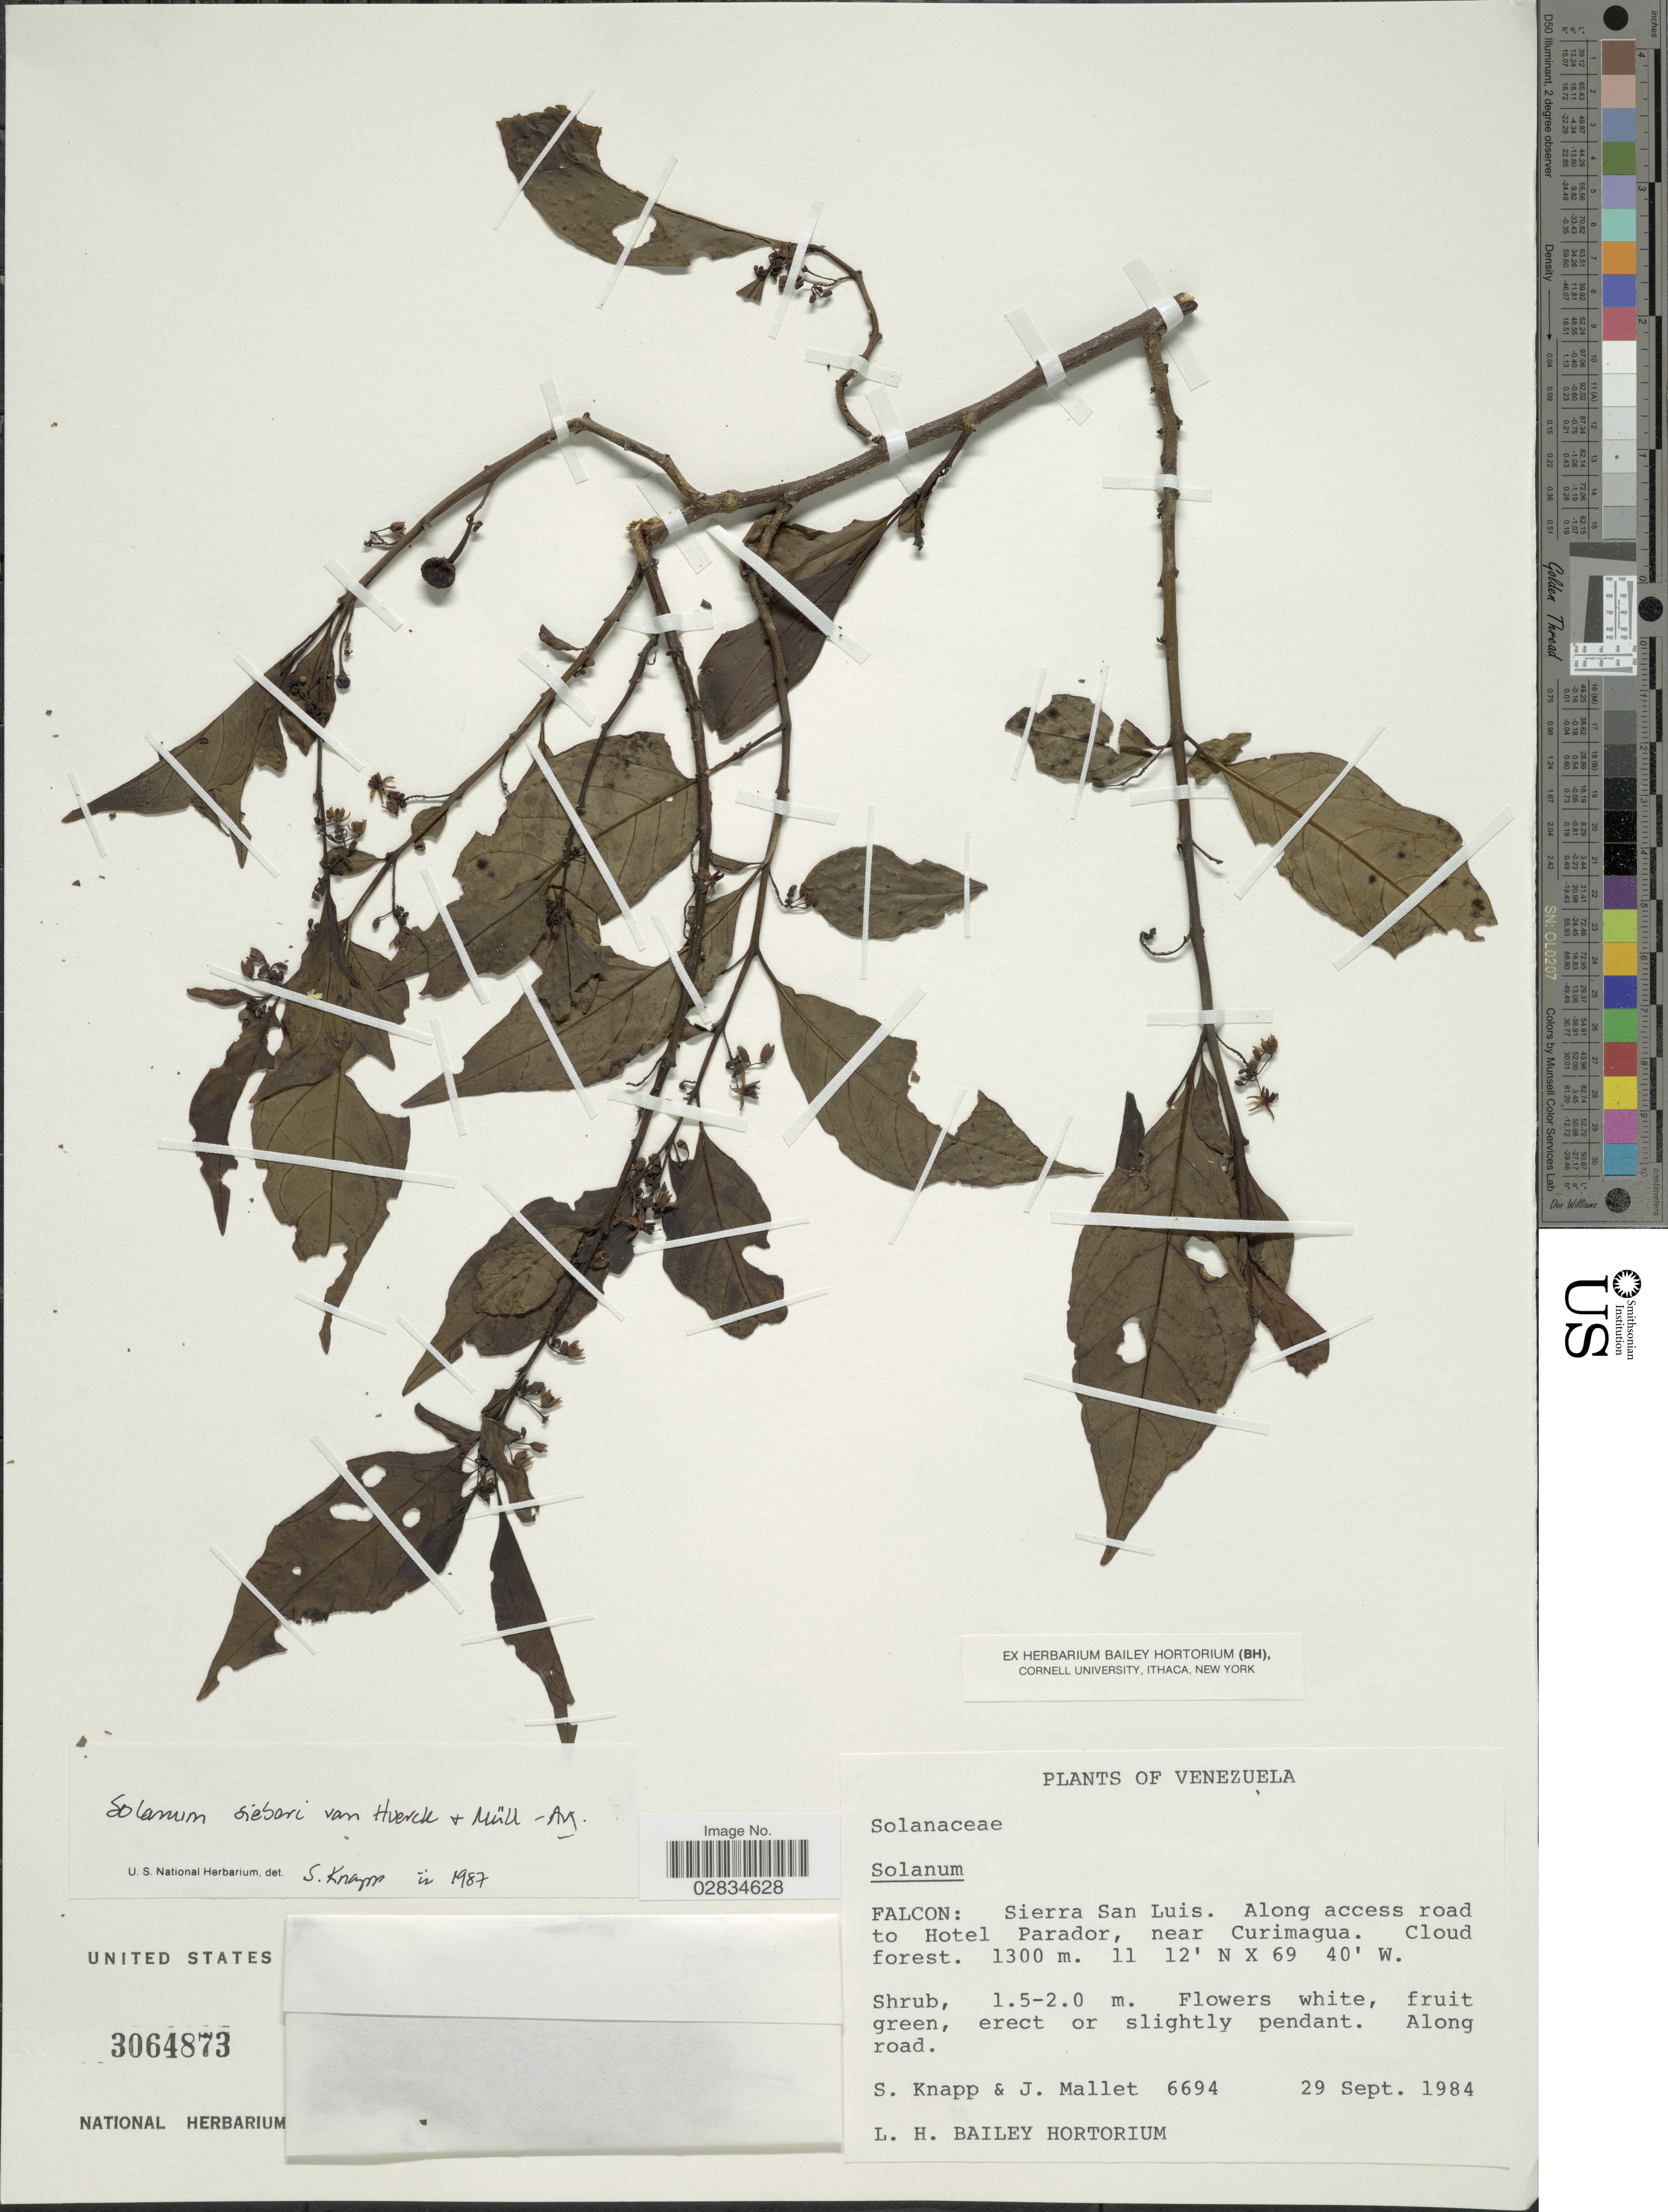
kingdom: Plantae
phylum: Tracheophyta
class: Magnoliopsida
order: Solanales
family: Solanaceae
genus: Solanum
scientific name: Solanum sieberi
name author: Van Heurck & Müll. Arg.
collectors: S. Knapp & J. Mallet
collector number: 6694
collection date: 1984-09-29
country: Venezuela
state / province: Falcón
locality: Falcon: Sierra San Luis. Along access road to Hotel Parador, near Curimagua.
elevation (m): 1300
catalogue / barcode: US 3064873